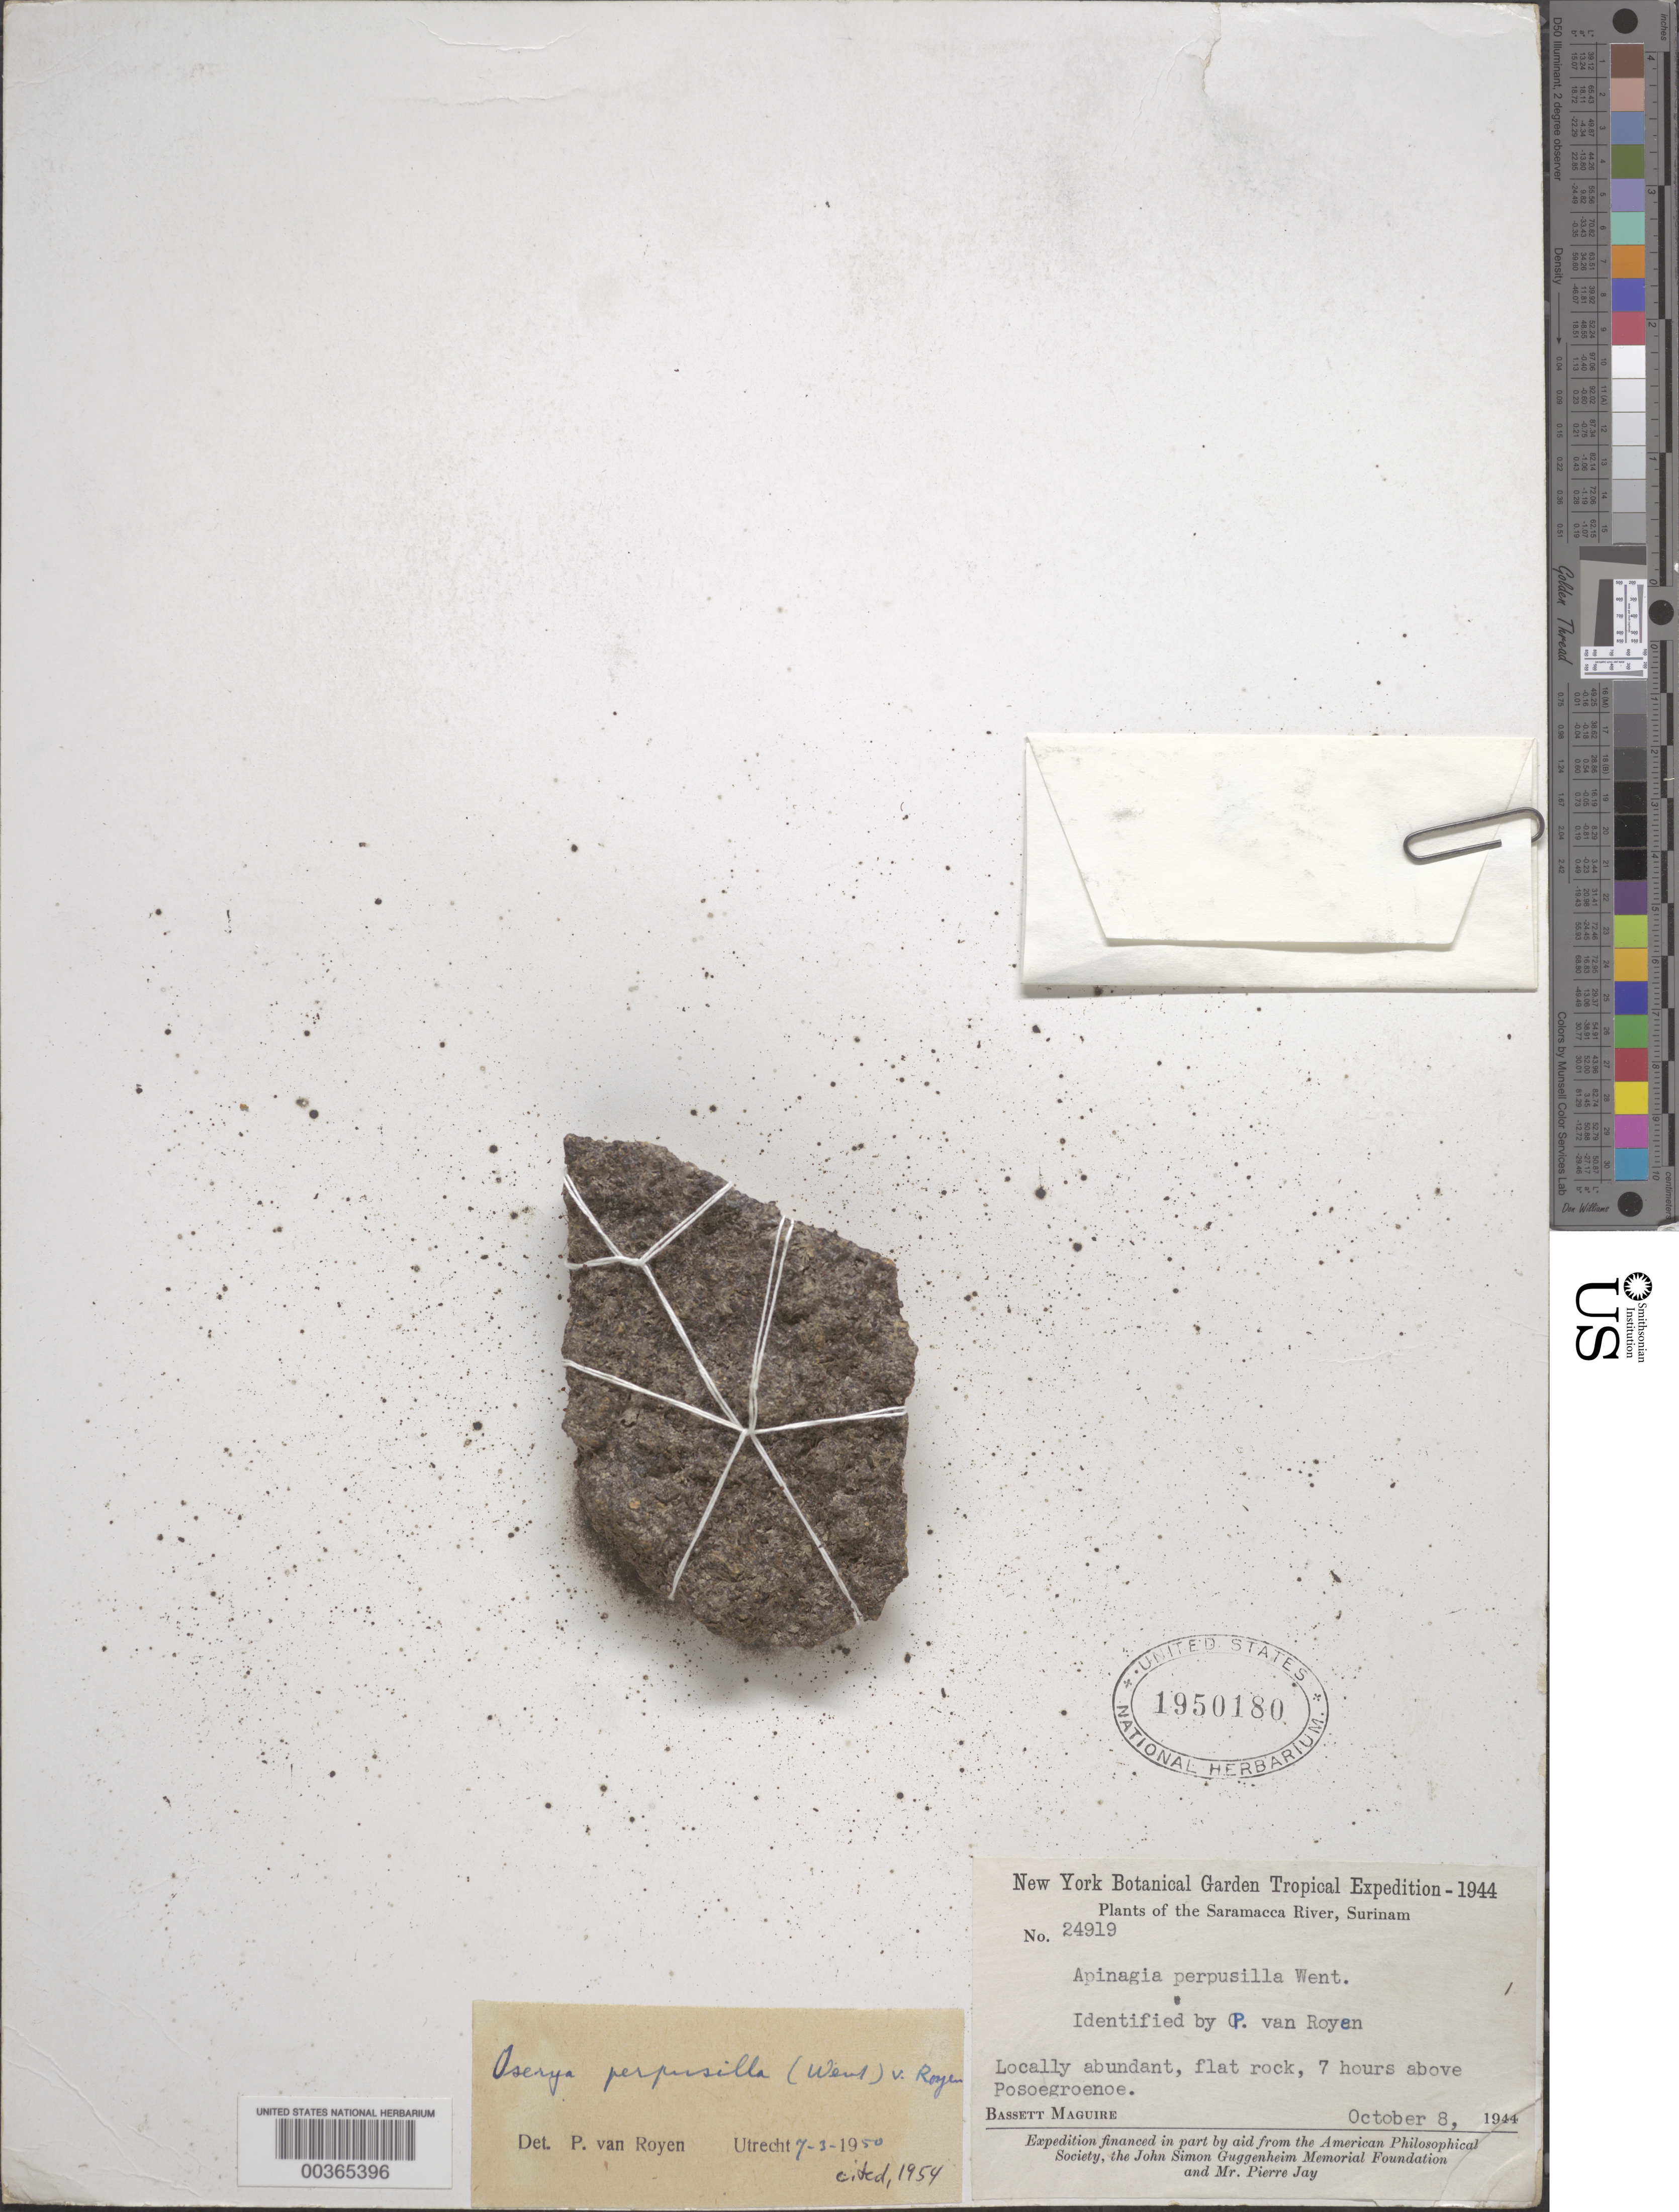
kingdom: Plantae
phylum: Tracheophyta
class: Magnoliopsida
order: Malpighiales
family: Podostemaceae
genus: Oserya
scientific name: Oserya perpusilla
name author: (Went) P. Royen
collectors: B. Maguire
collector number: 24919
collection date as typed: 08 Oct 1944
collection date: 1944-10-08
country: Suriname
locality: Saramacca river, 7 hours above posoegroenoe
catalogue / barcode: US 1950180